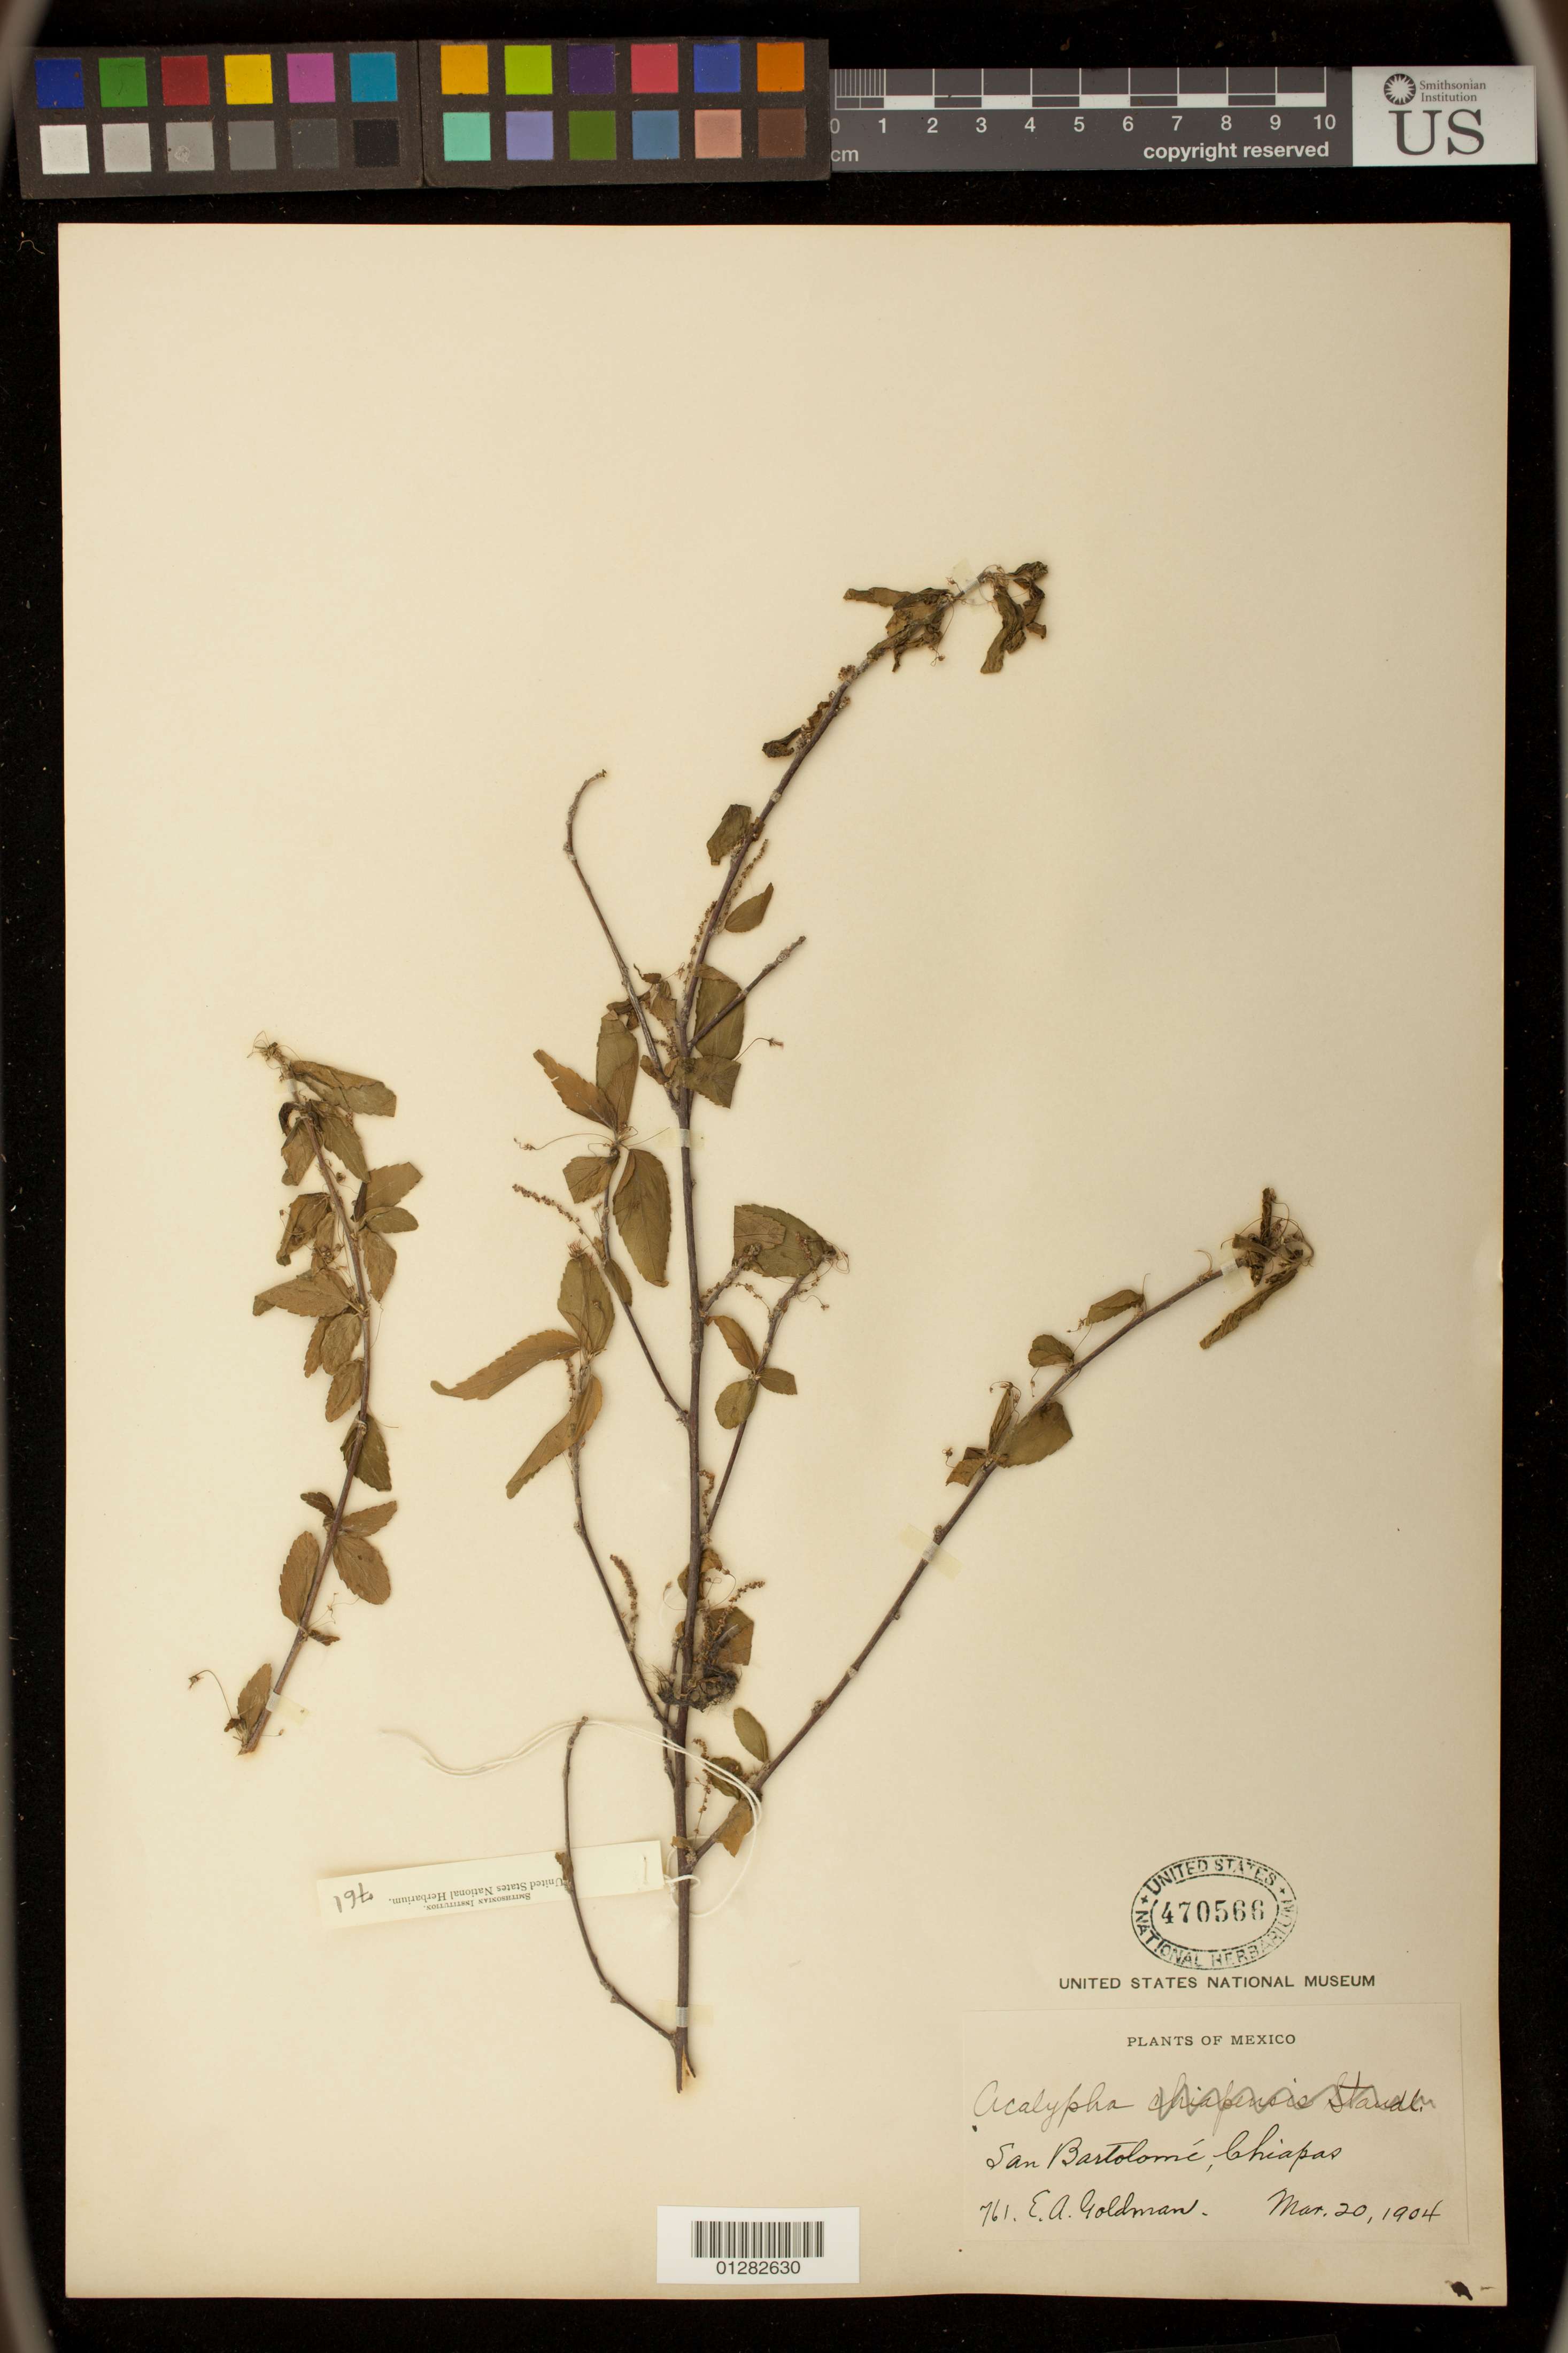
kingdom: Plantae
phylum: Tracheophyta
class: Magnoliopsida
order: Malpighiales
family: Euphorbiaceae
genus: Acalypha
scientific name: Acalypha unibracteata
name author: Müll. Arg.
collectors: H. L. Mason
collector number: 761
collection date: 1904-03-20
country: Mexico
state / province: Chiapas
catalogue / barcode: US 470566